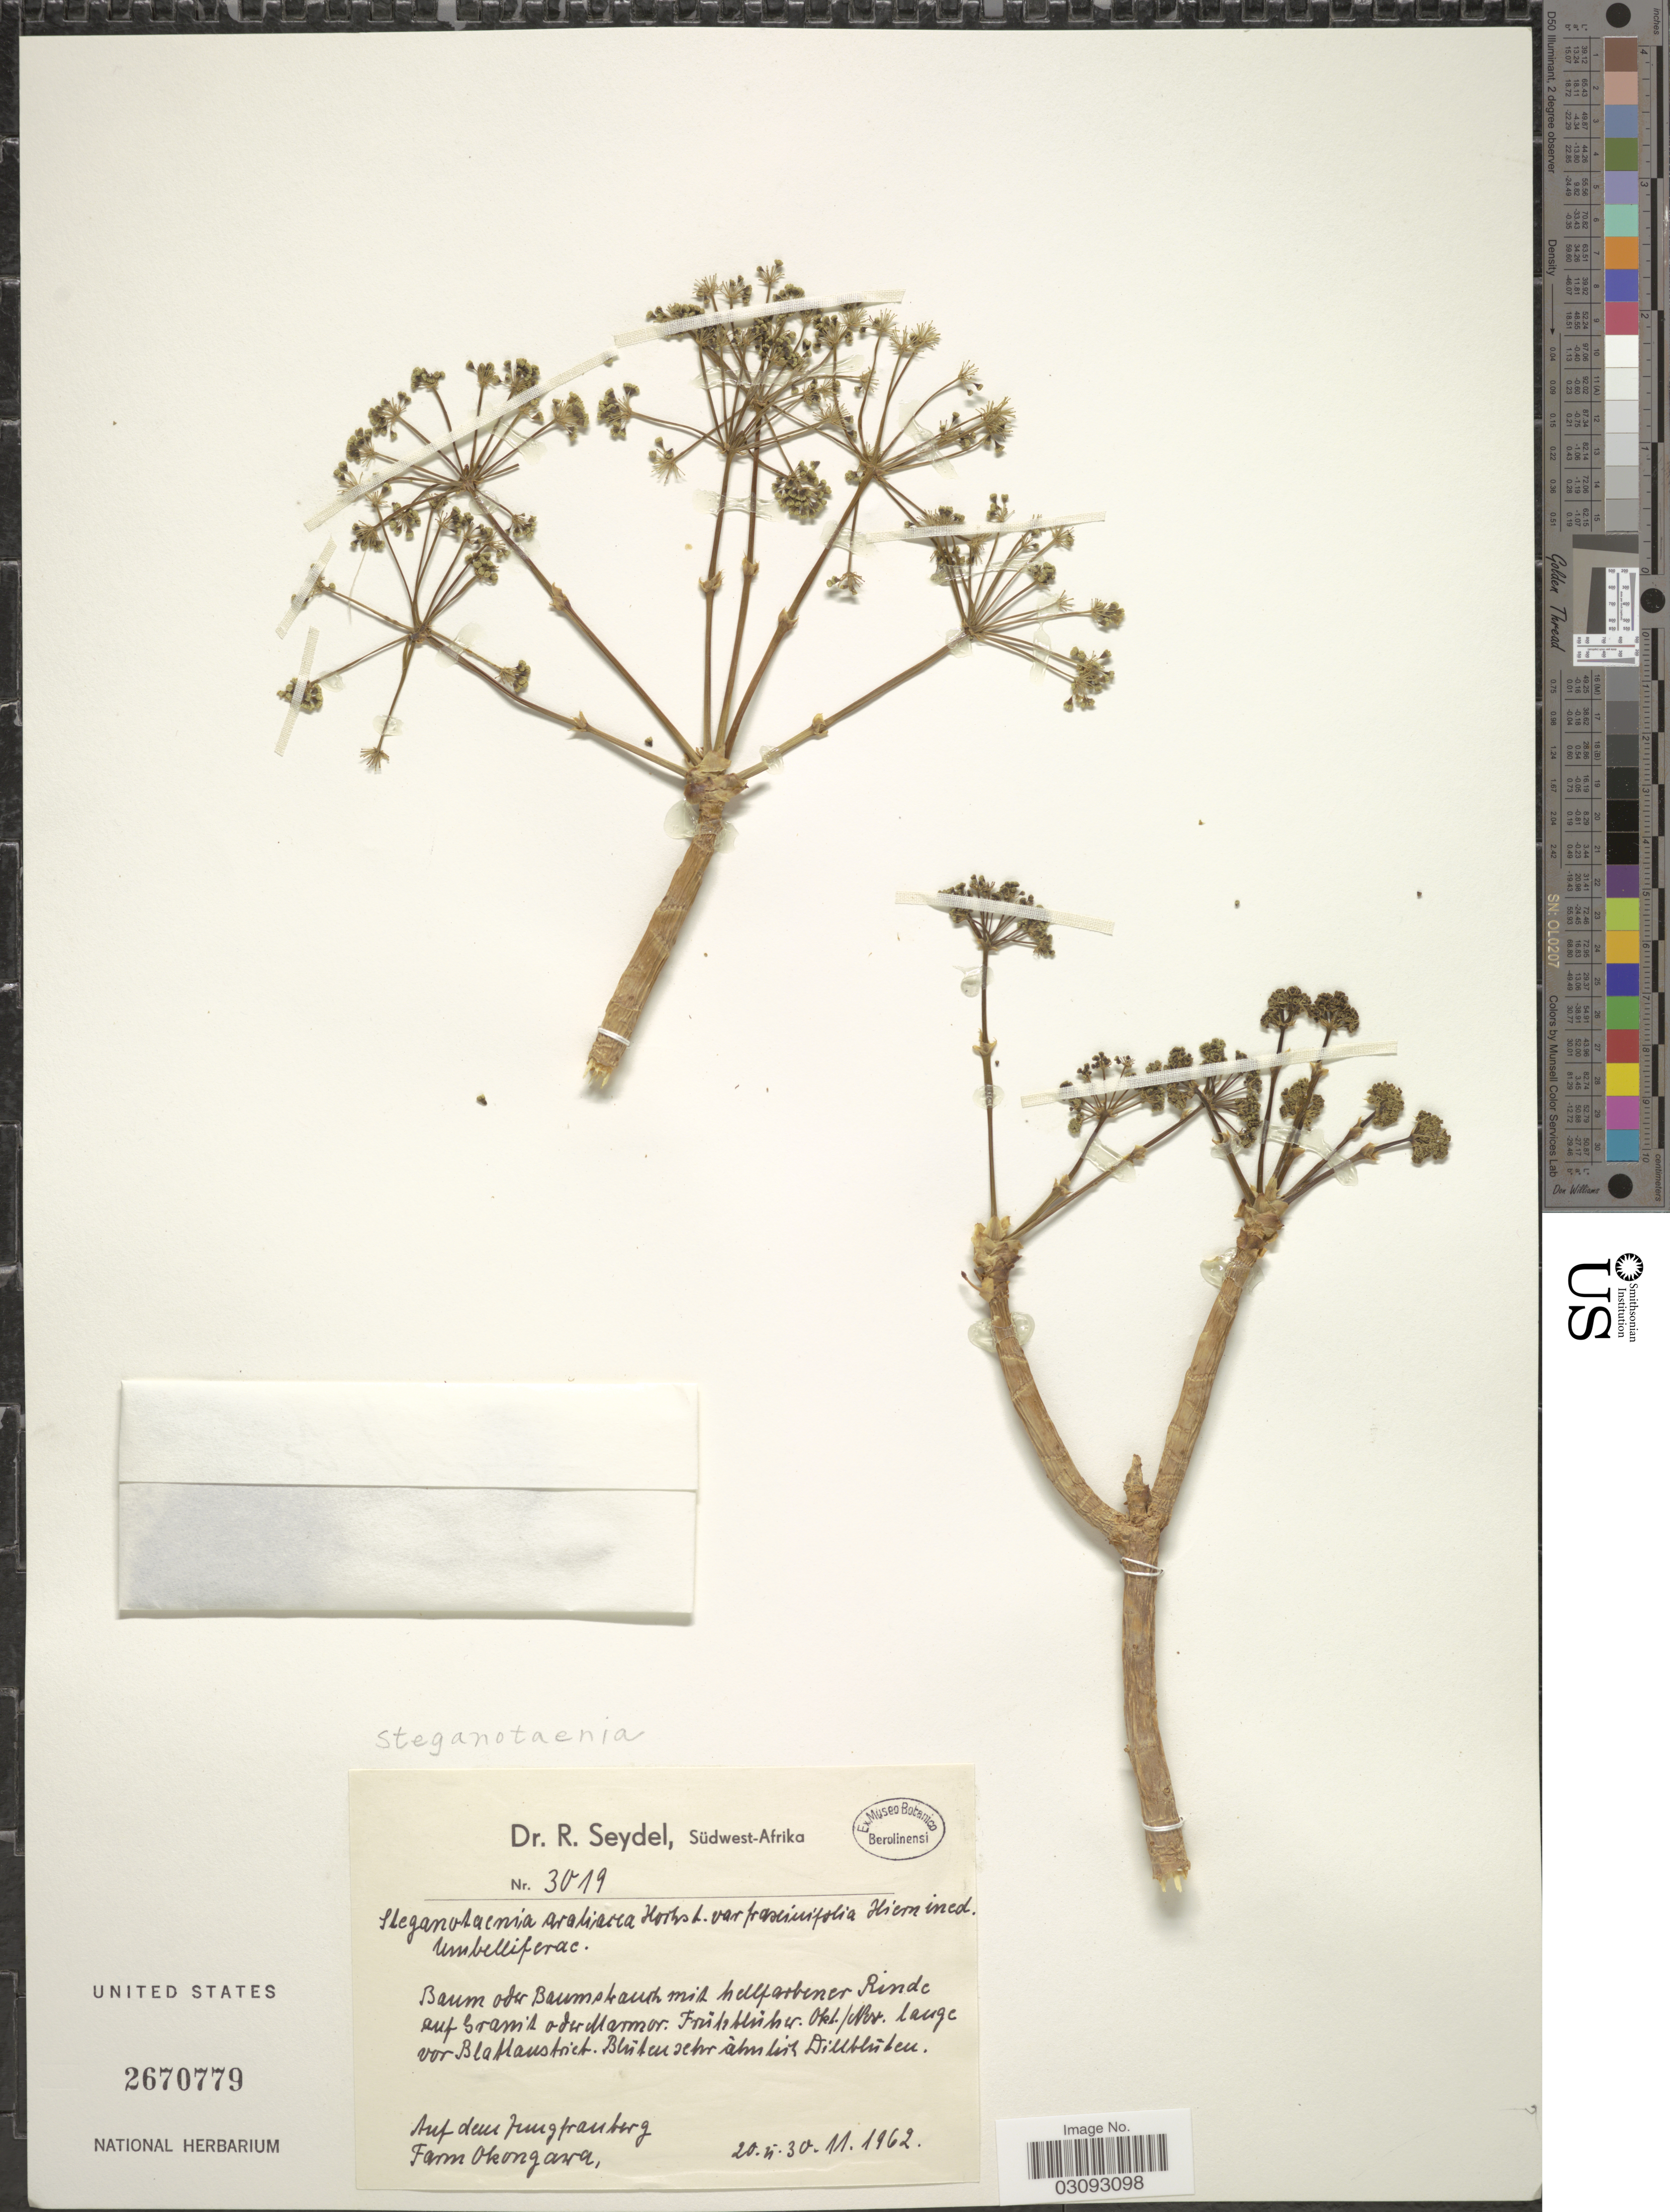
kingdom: Plantae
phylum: Tracheophyta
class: Magnoliopsida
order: Apiales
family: Apiaceae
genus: Peucedanum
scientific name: Peucedanum araliaceum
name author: (Hochst.) Benth. & Hook. f. ex Vatke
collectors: R. Seydel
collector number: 3019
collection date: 1962-11-20/1962-11-30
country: Namibia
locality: Südwest-Afrika. Auf dem Jungfrauberg [Southwest Africa. on the Jungfrau mountain]. Farm Okongawa.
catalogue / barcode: US 2670779